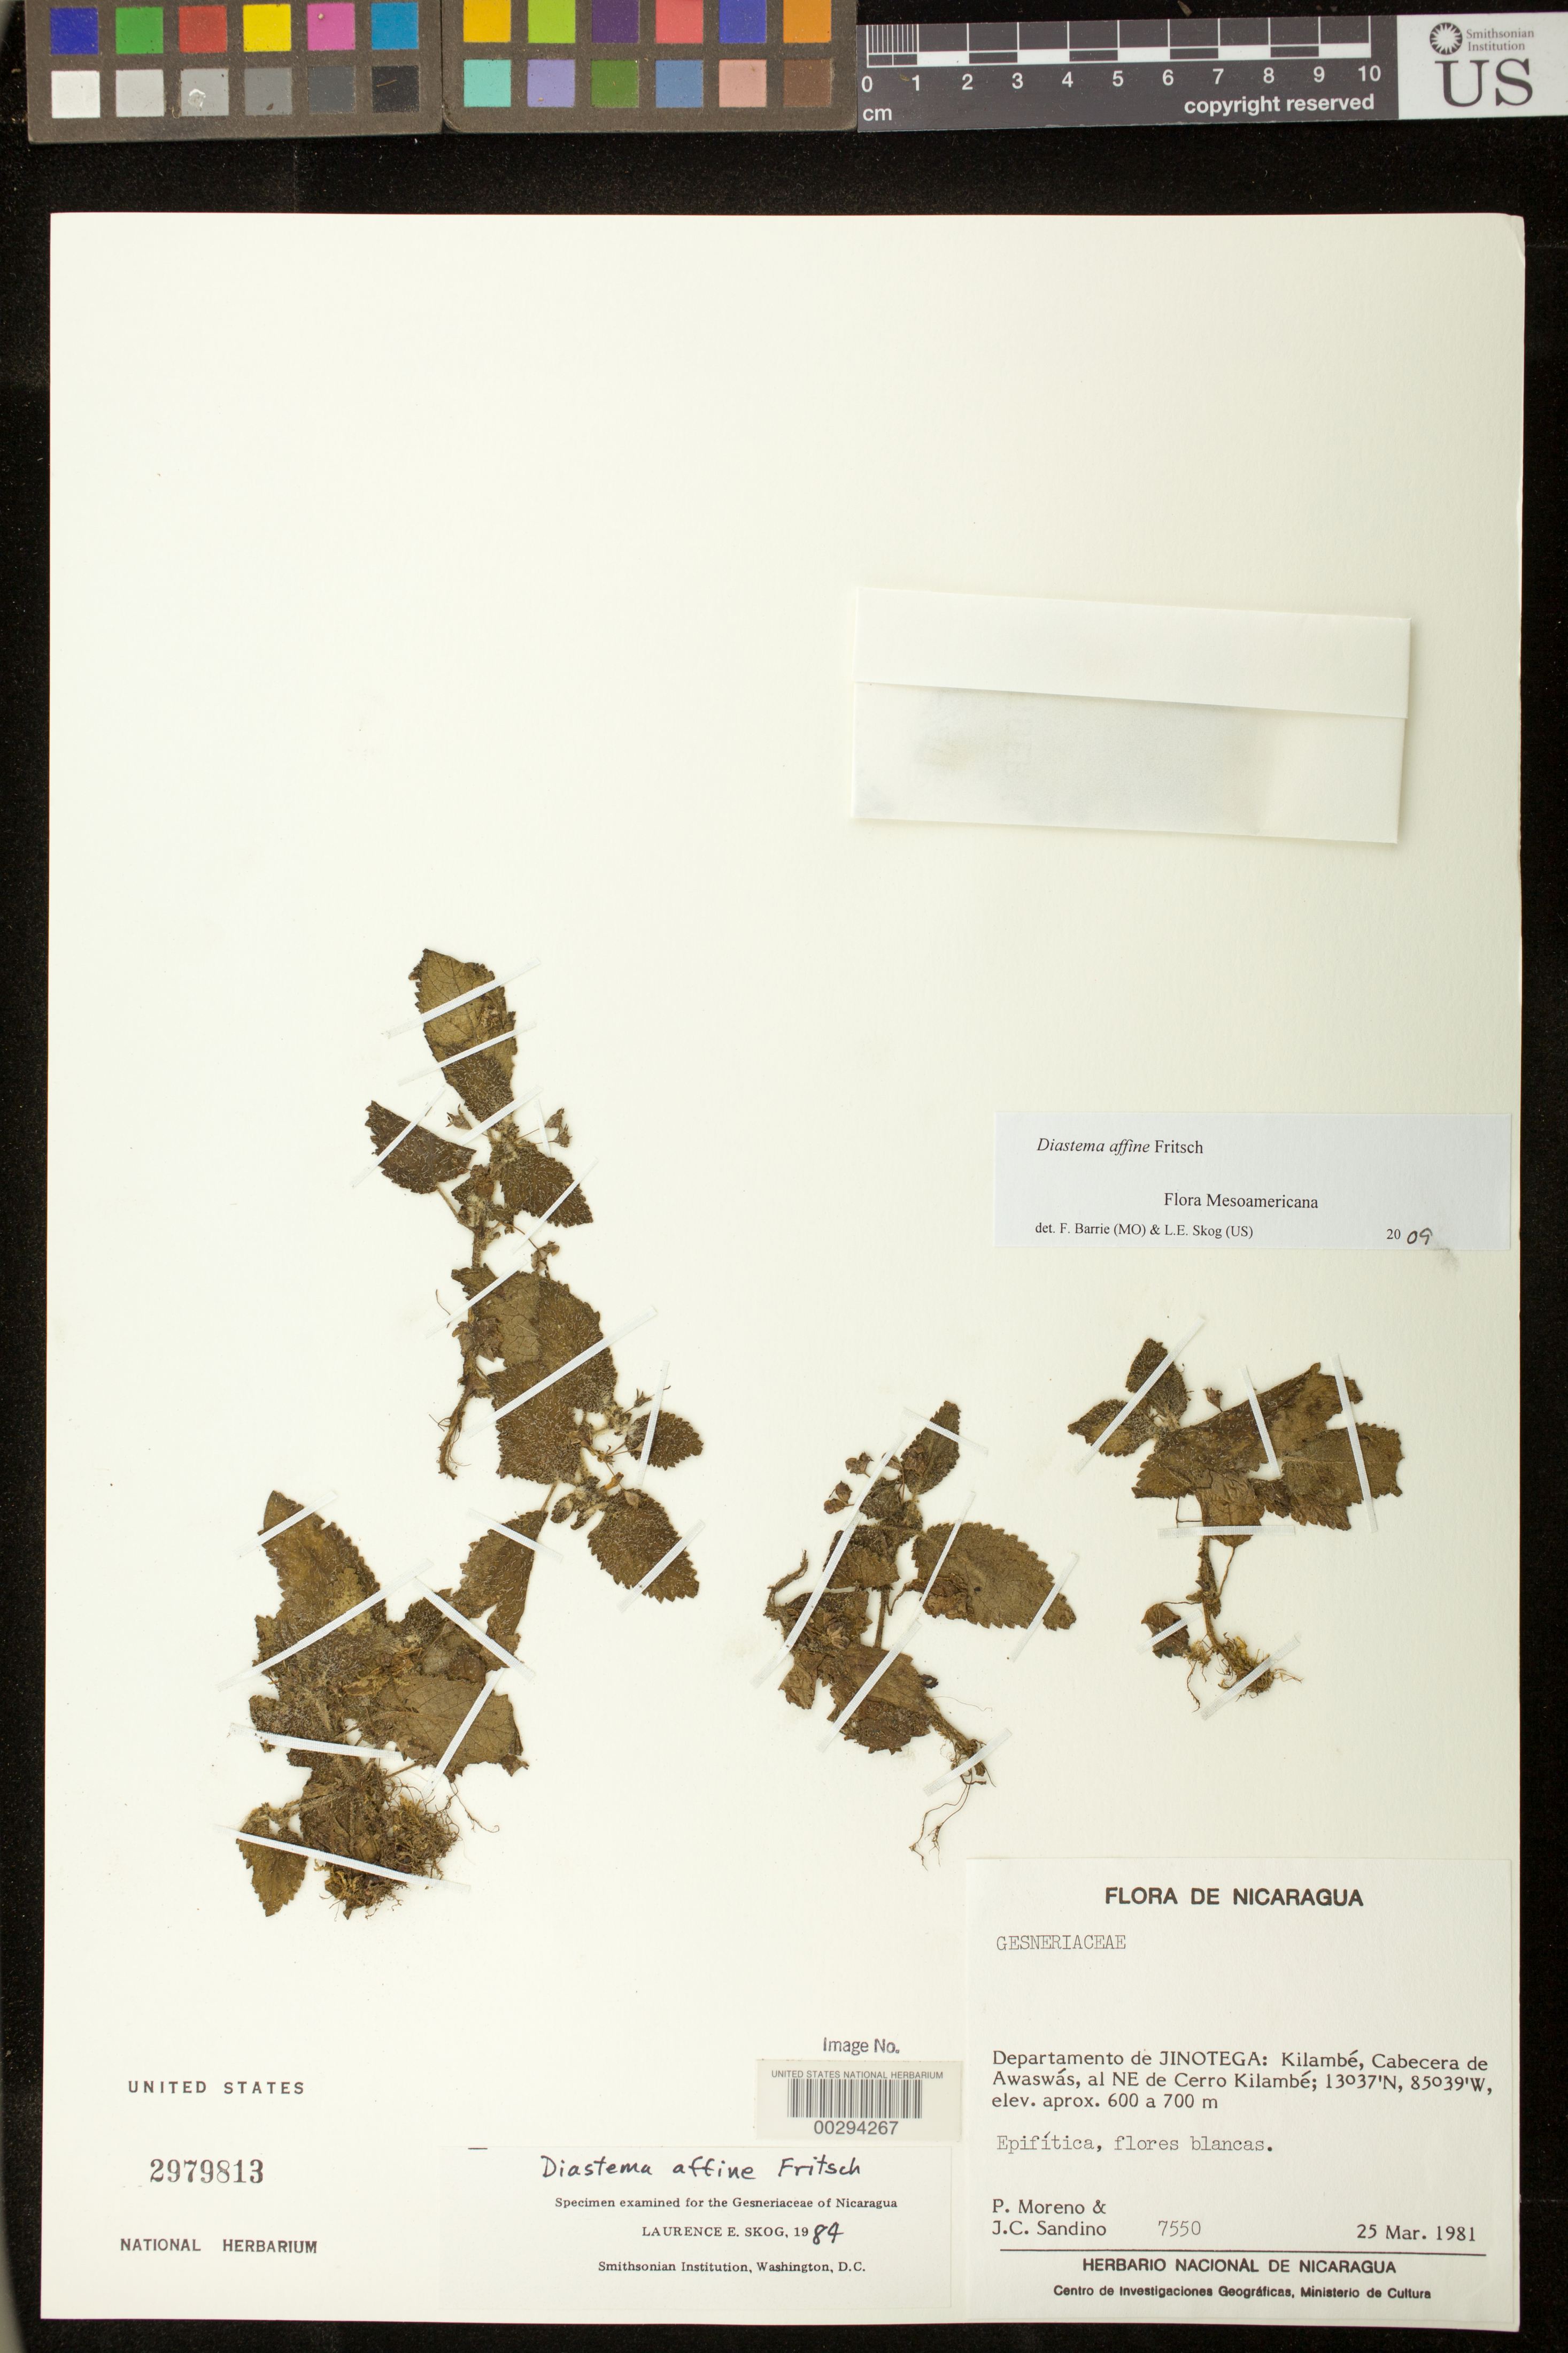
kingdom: Plantae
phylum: Tracheophyta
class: Magnoliopsida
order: Lamiales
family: Gesneriaceae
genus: Diastema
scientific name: Diastema affine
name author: Fritsch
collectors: P. Moreno & J. Sandino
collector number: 7550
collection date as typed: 25 Mar 1981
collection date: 1981-03-25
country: Nicaragua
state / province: Jinotega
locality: Kilambe, cabecera de Awaswas, NE of Cerro Kilambe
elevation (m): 600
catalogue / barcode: US 2979813